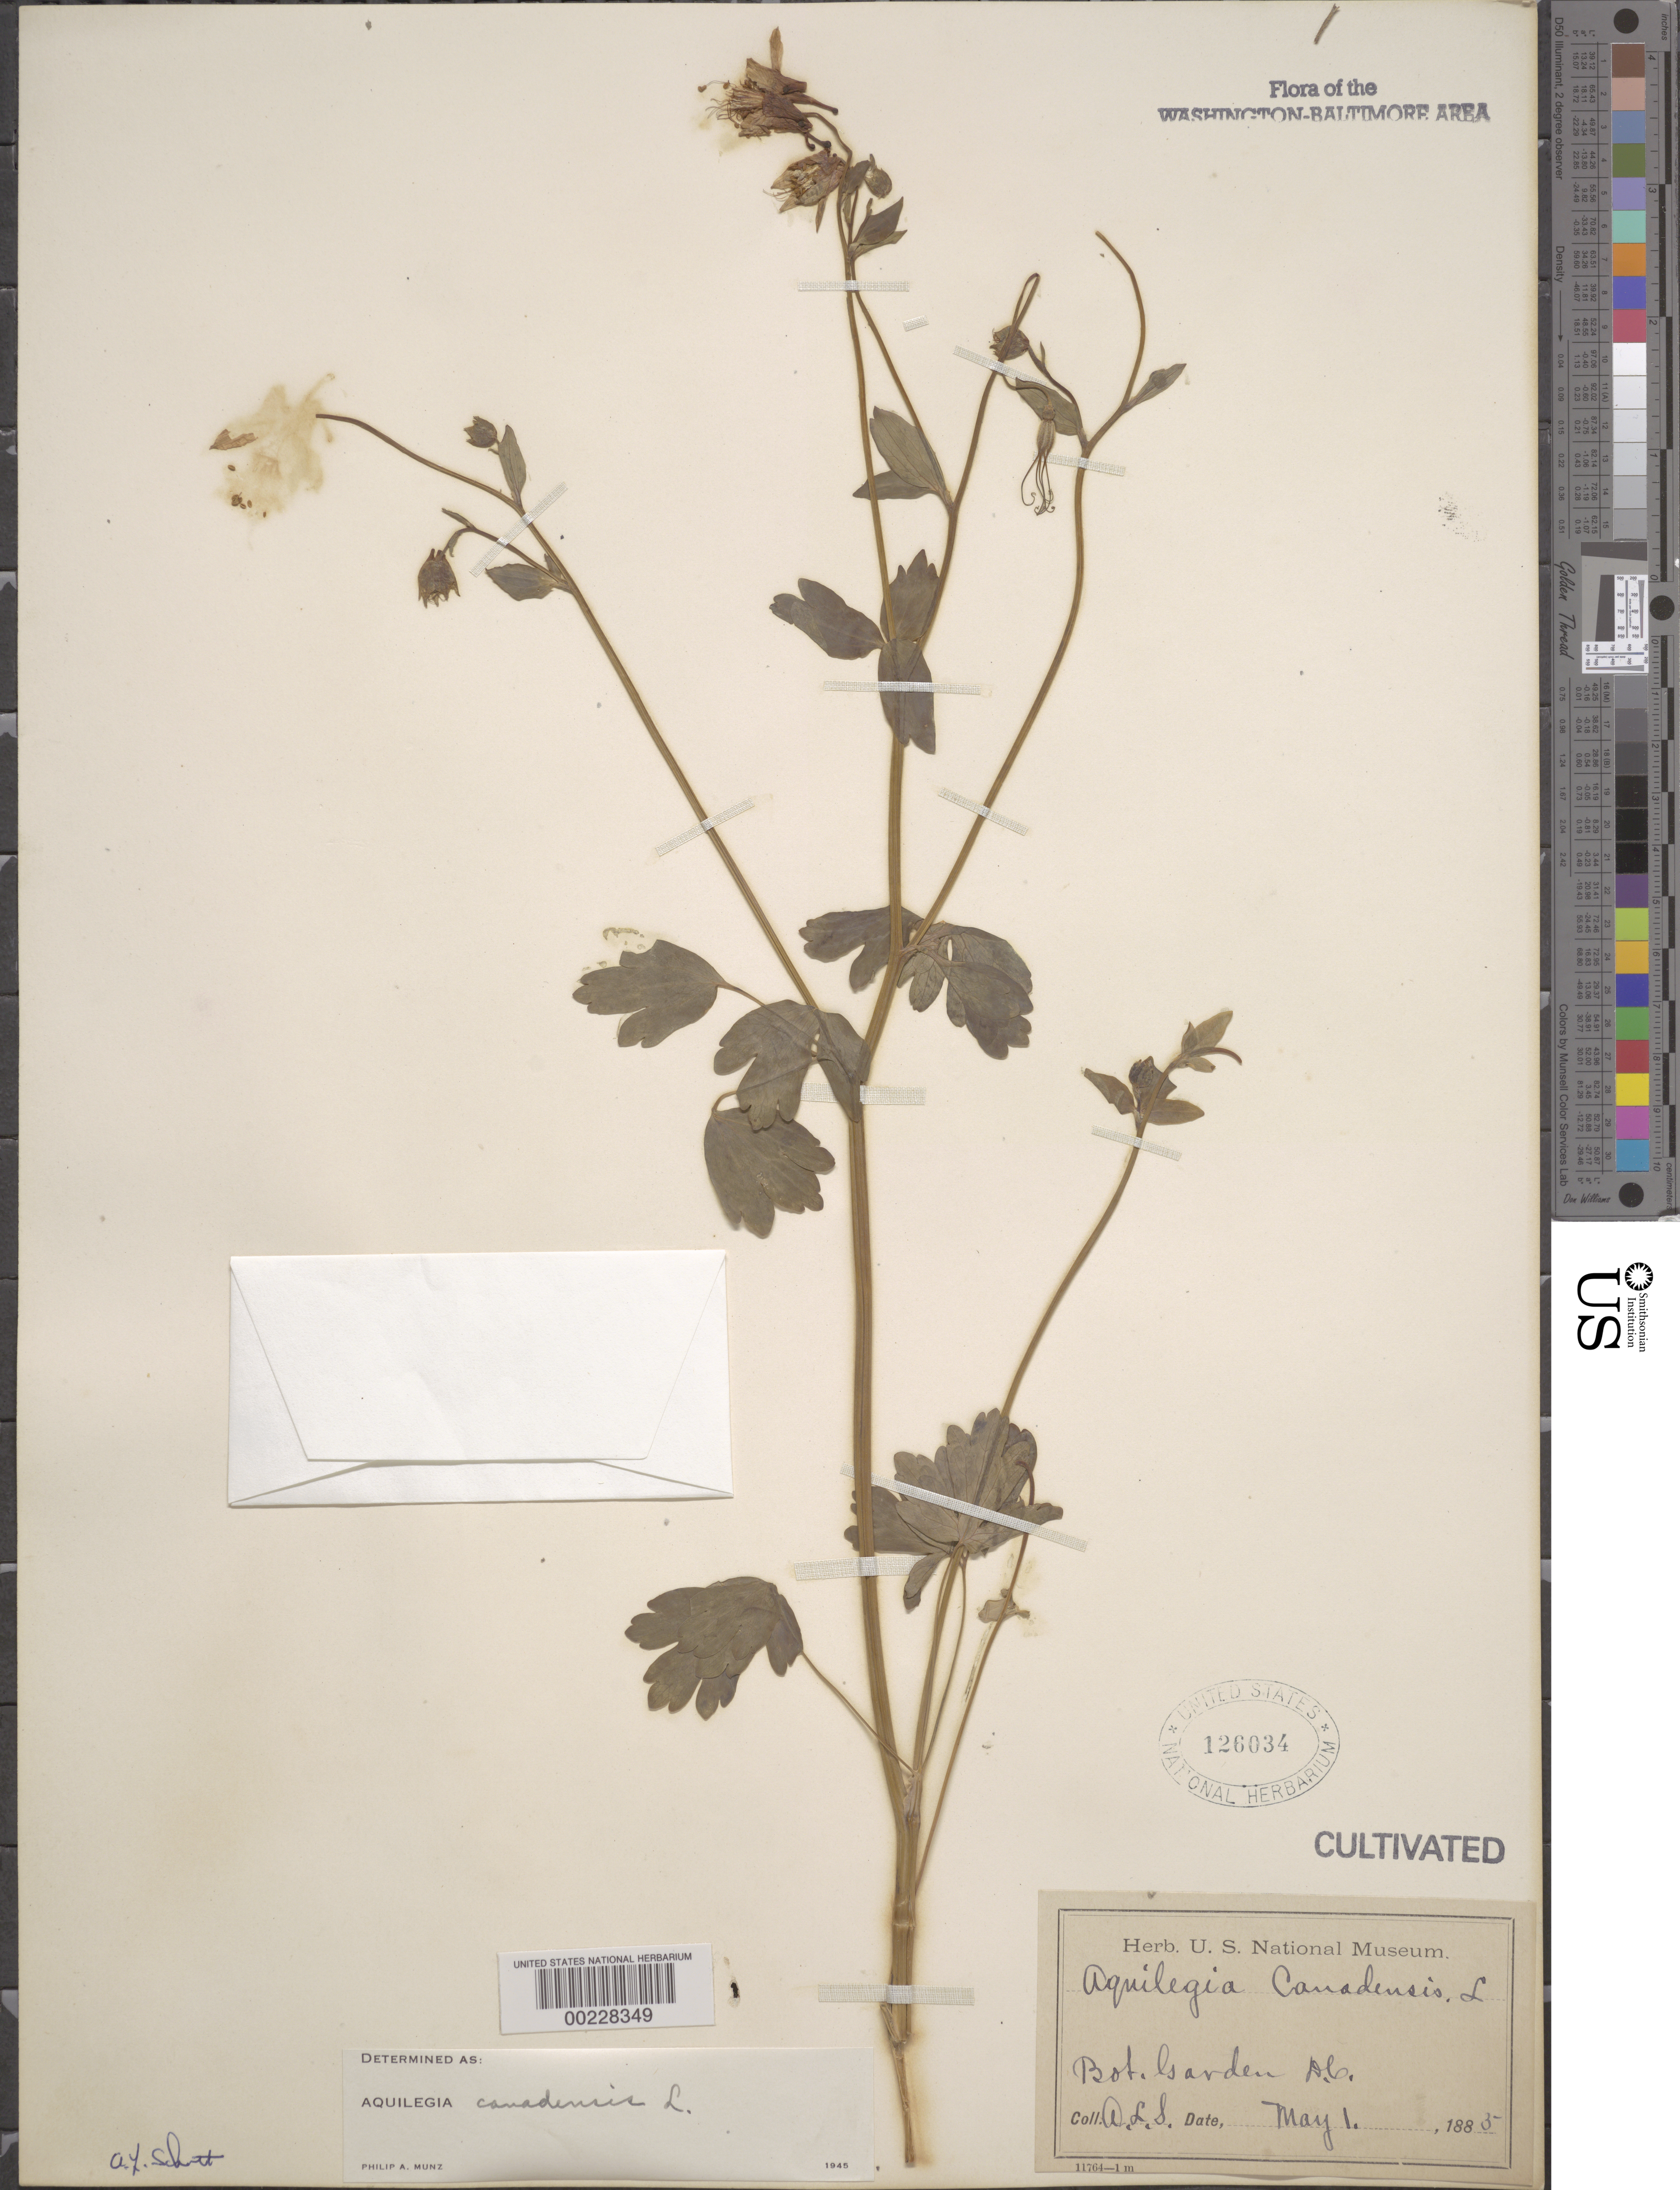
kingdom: Plantae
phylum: Tracheophyta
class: Magnoliopsida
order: Ranunculales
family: Ranunculaceae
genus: Aquilegia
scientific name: Aquilegia canadensis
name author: L.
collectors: A. L. Schott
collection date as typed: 01 May 1885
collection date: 1885-05-01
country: United States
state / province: District of Columbia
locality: Botanical Gardens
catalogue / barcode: US 126034